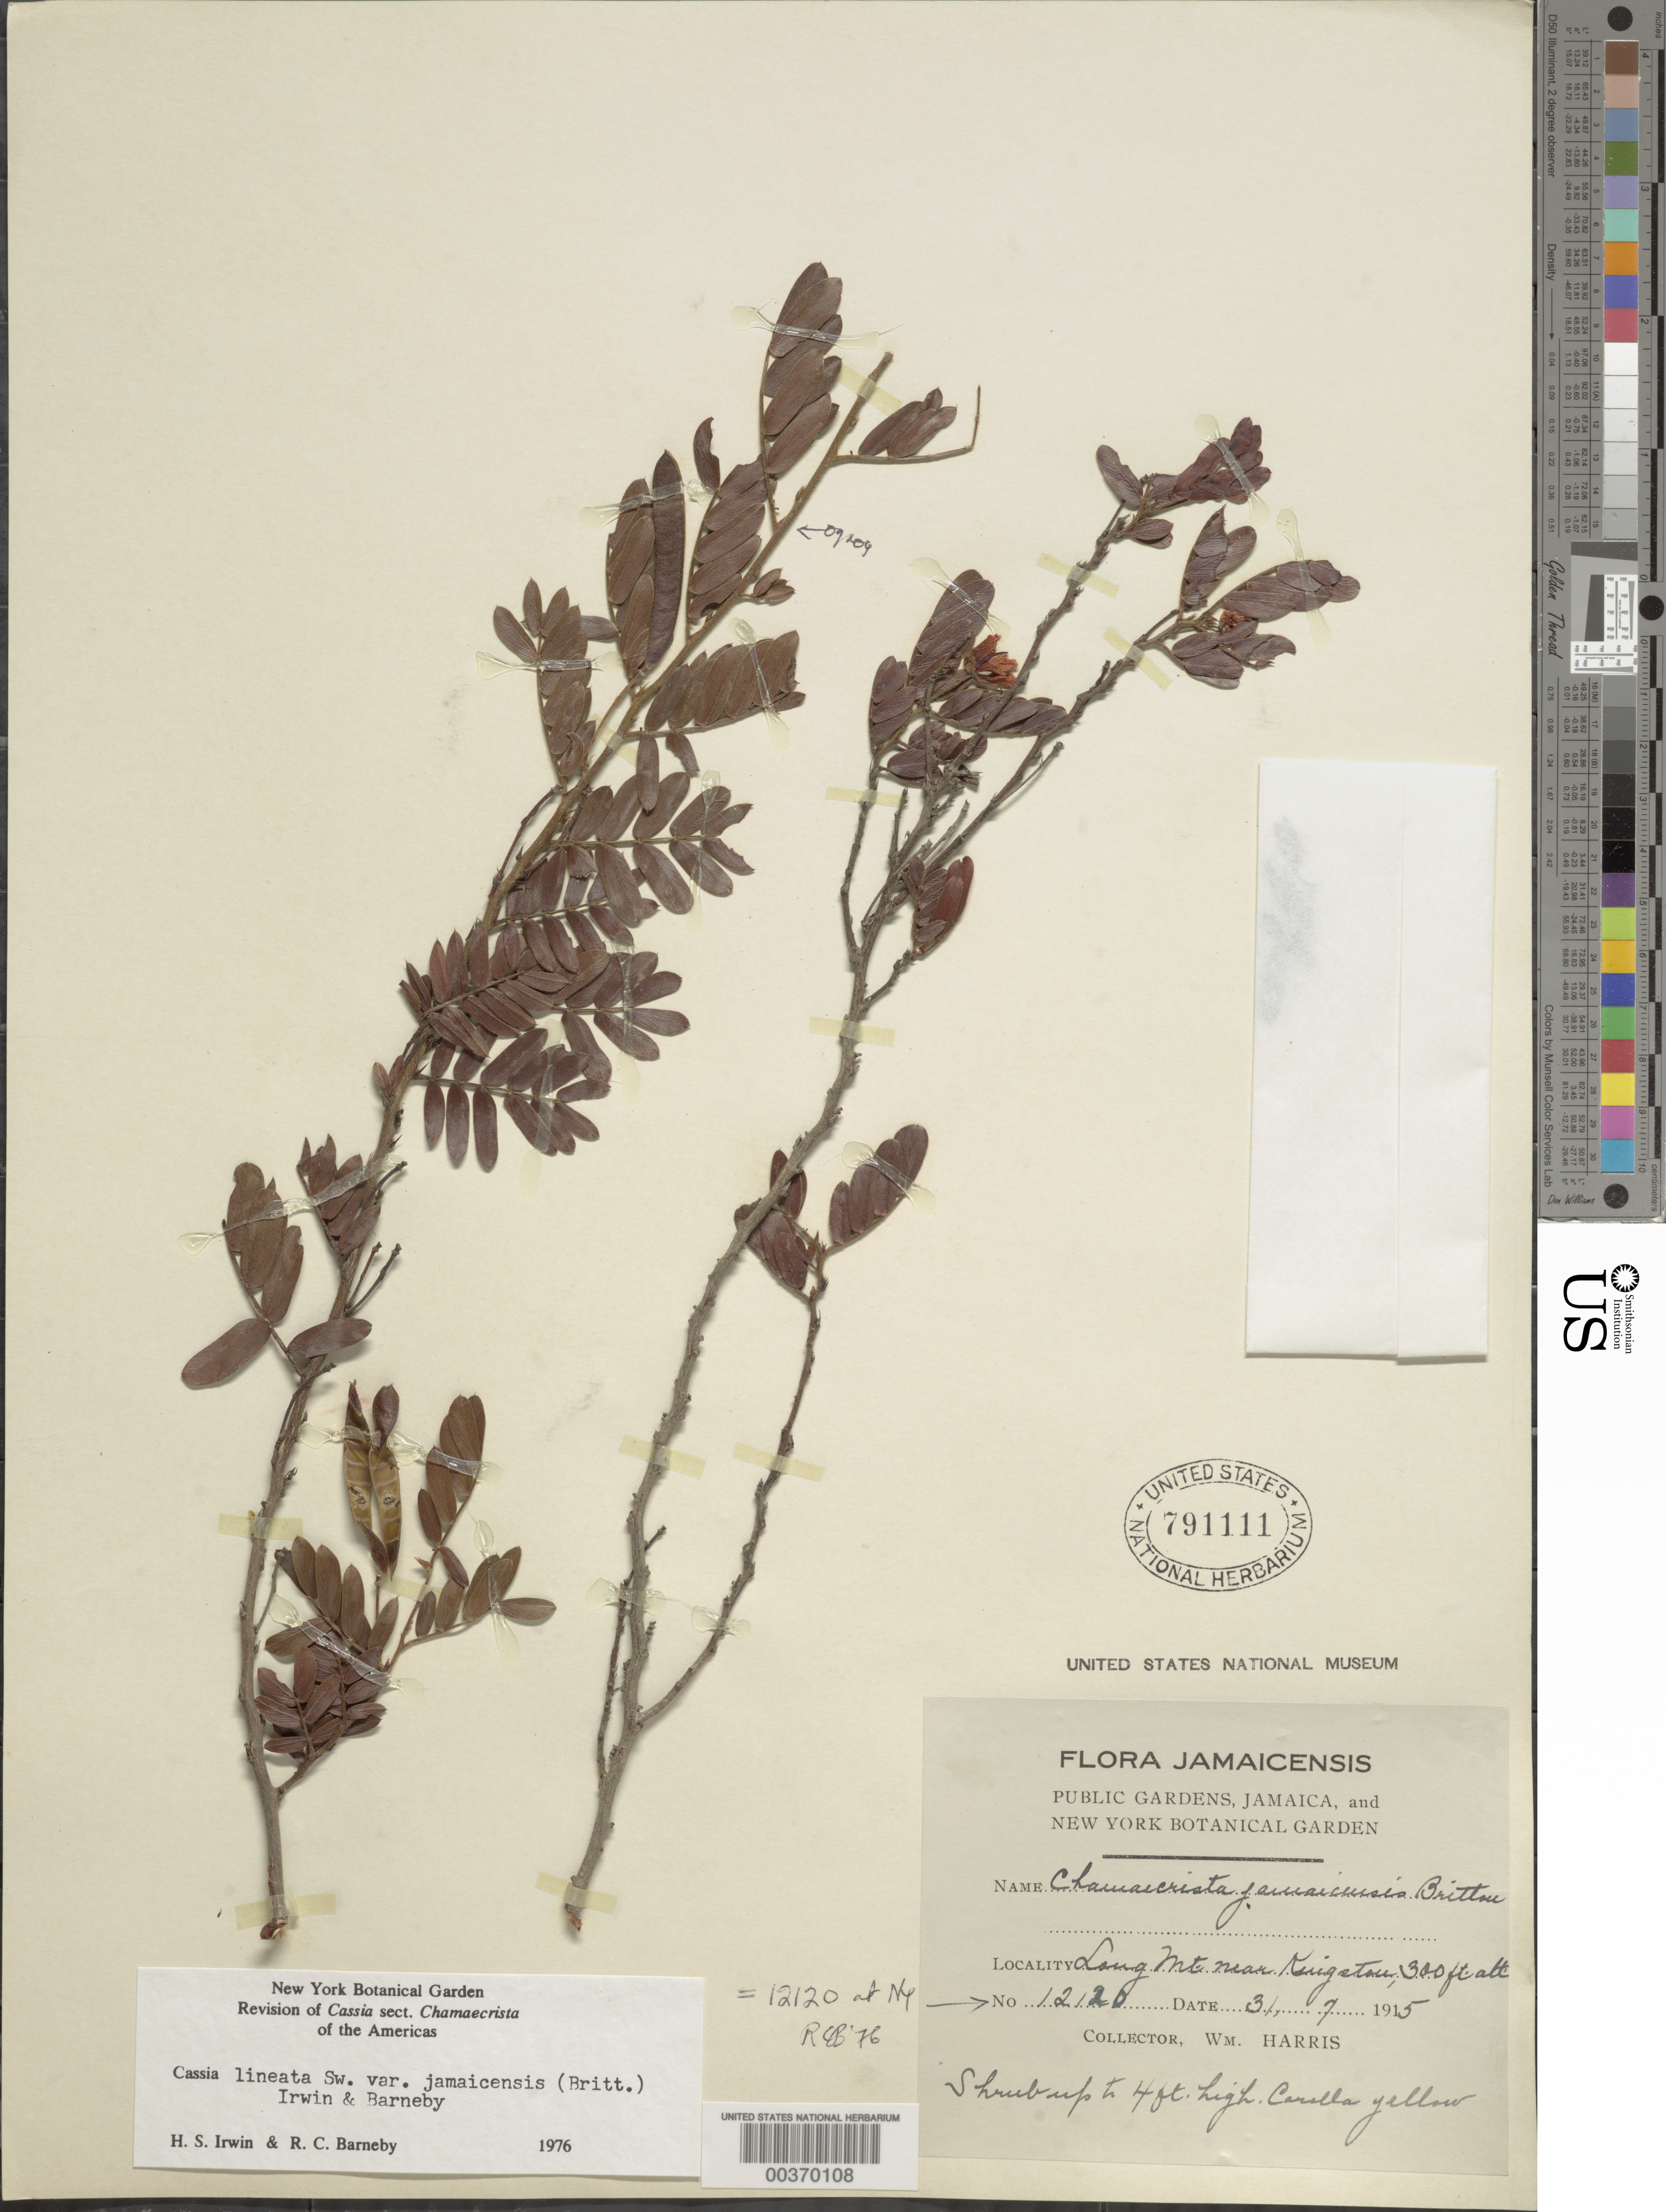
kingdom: Plantae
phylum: Tracheophyta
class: Magnoliopsida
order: Fabales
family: Fabaceae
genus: Chamaecrista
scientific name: Chamaecrista lineata var. jamaicensis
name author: (Britton) H.S. Irwin & Barneby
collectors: W. H. Harris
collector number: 12120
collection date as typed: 31 Jul 1915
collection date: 1915-07-31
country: Jamaica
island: Greater Antilles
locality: Long mountain near kingston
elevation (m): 91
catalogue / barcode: US 791111